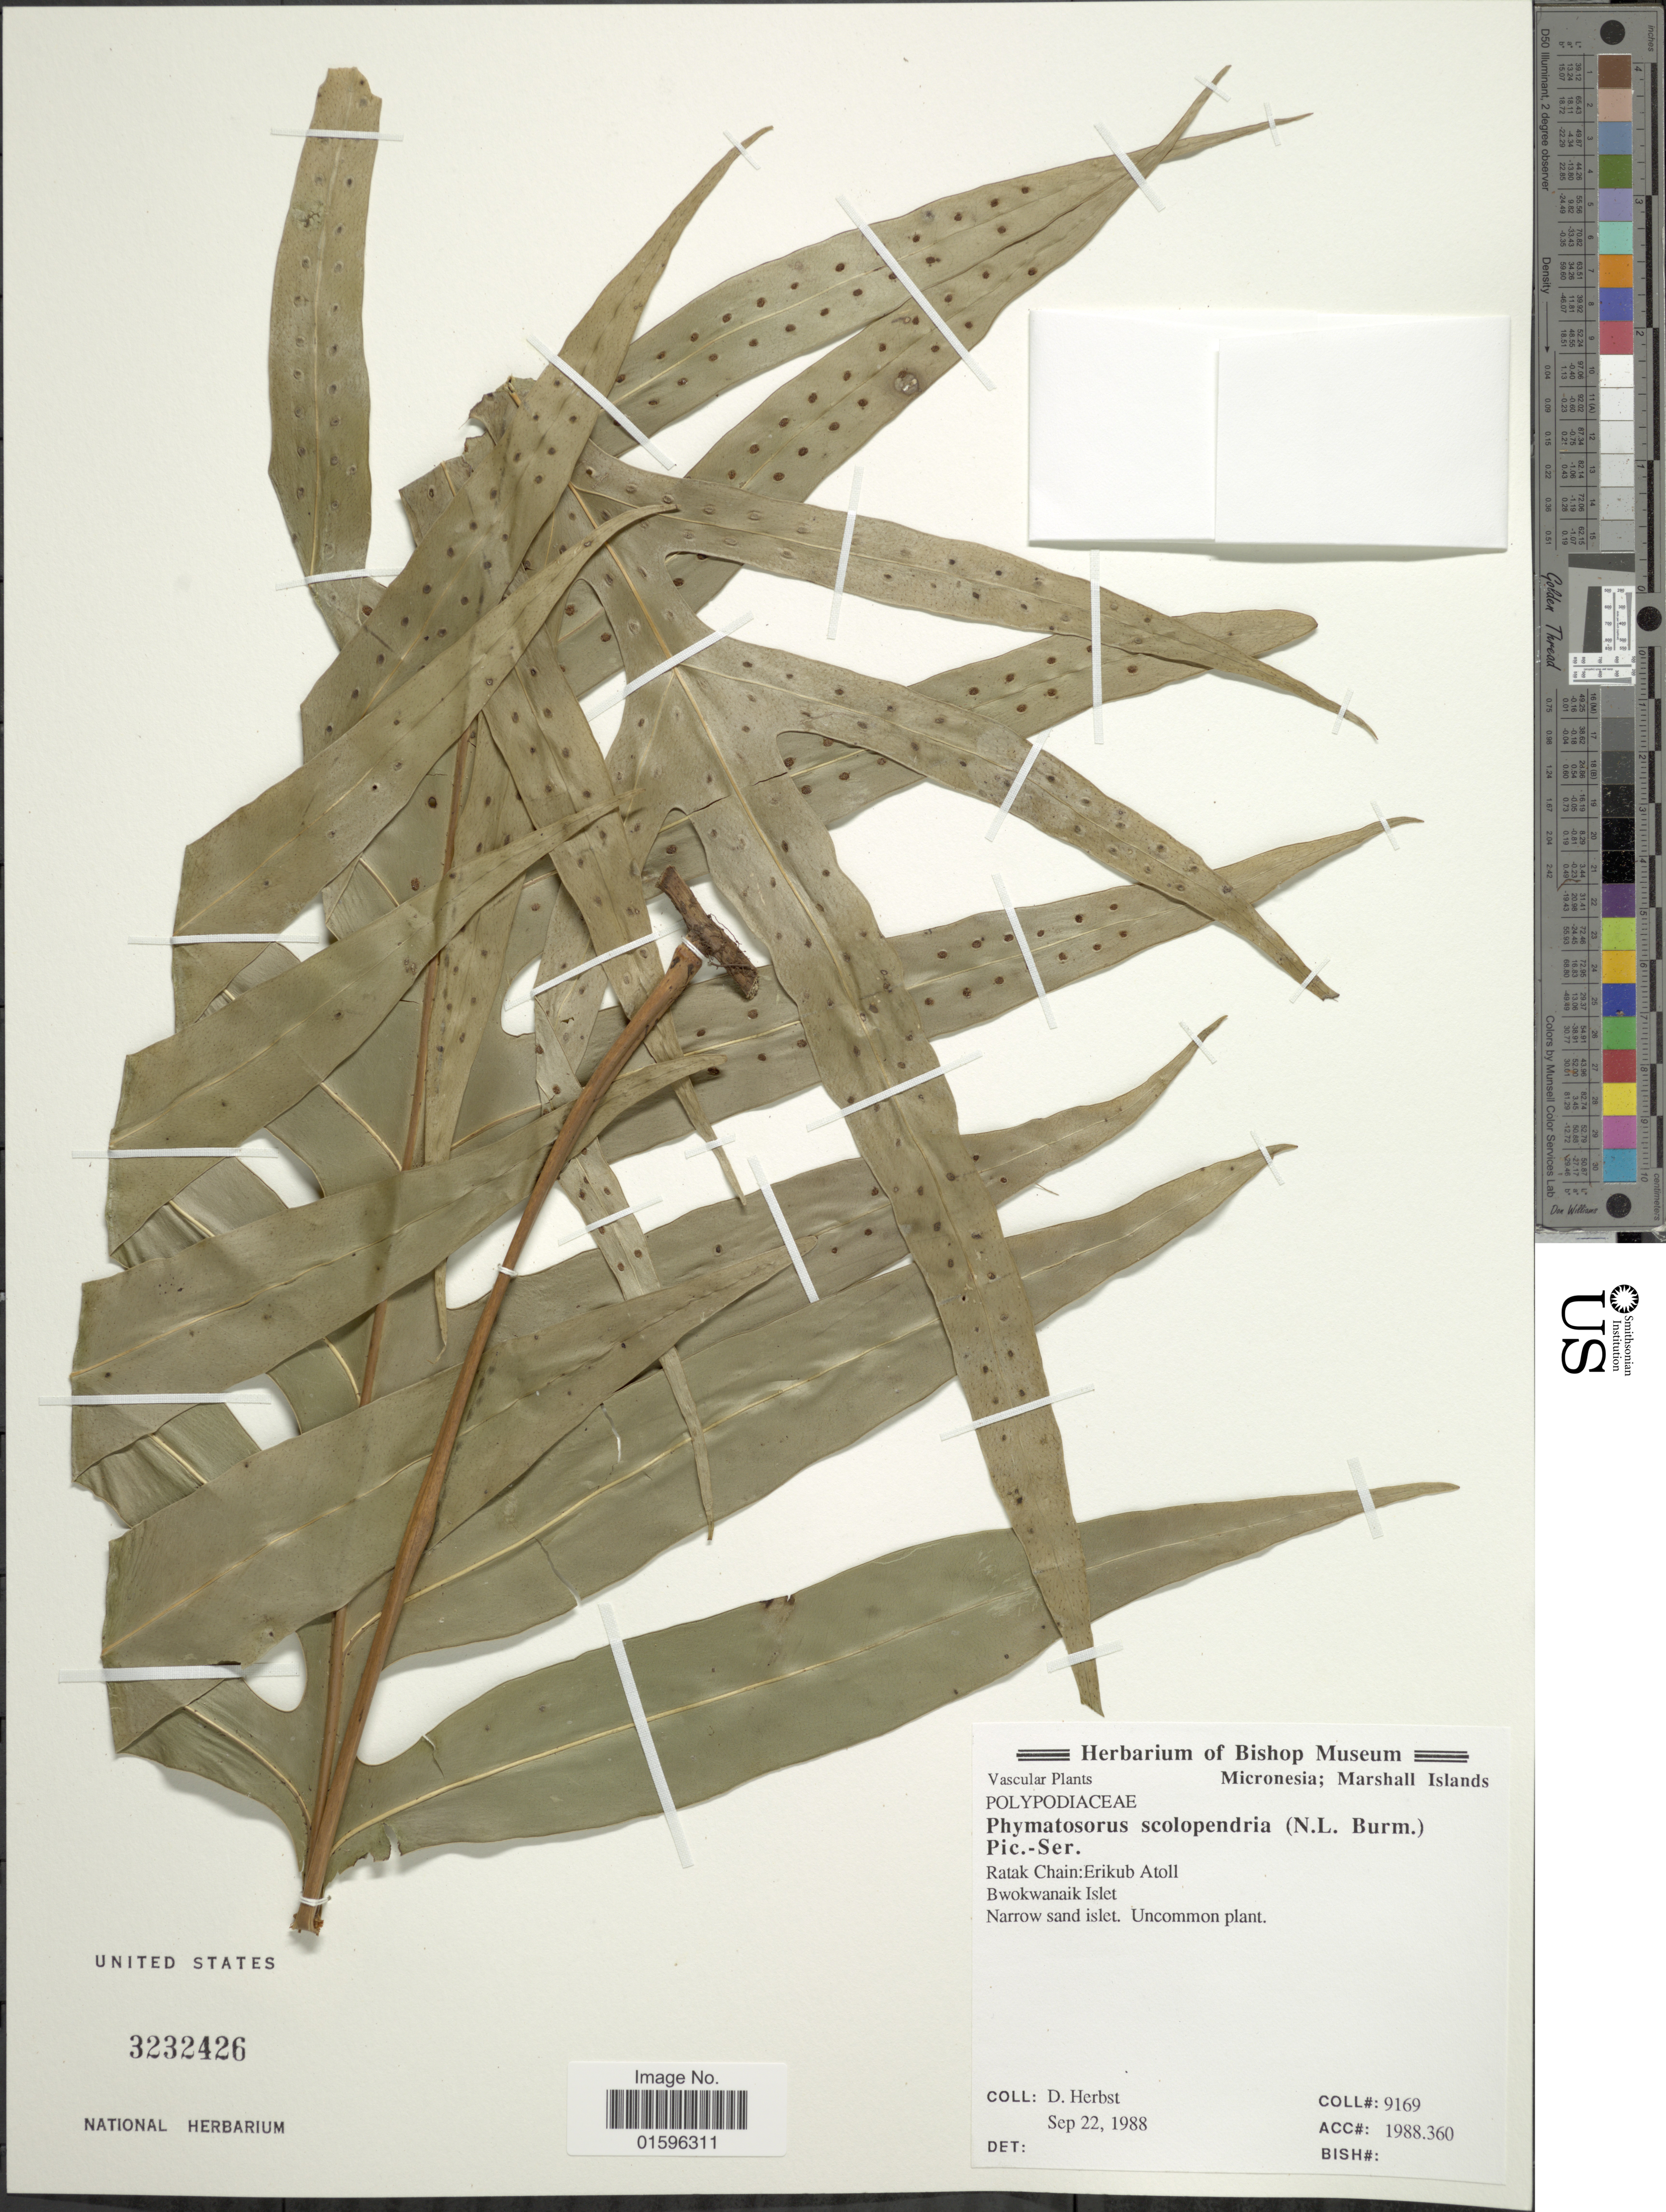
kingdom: Plantae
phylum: Tracheophyta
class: Polypodiopsida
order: Polypodiales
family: Polypodiaceae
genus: Polypodium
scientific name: Polypodium scolopendria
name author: Burm. f.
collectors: D. Herbst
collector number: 9169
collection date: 1988-09-22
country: Marshall Islands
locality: Micronesia; Marshall Islands, Ratak Chain: Eriktub Atoll, Bwokwanaik Islet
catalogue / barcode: US 3232426